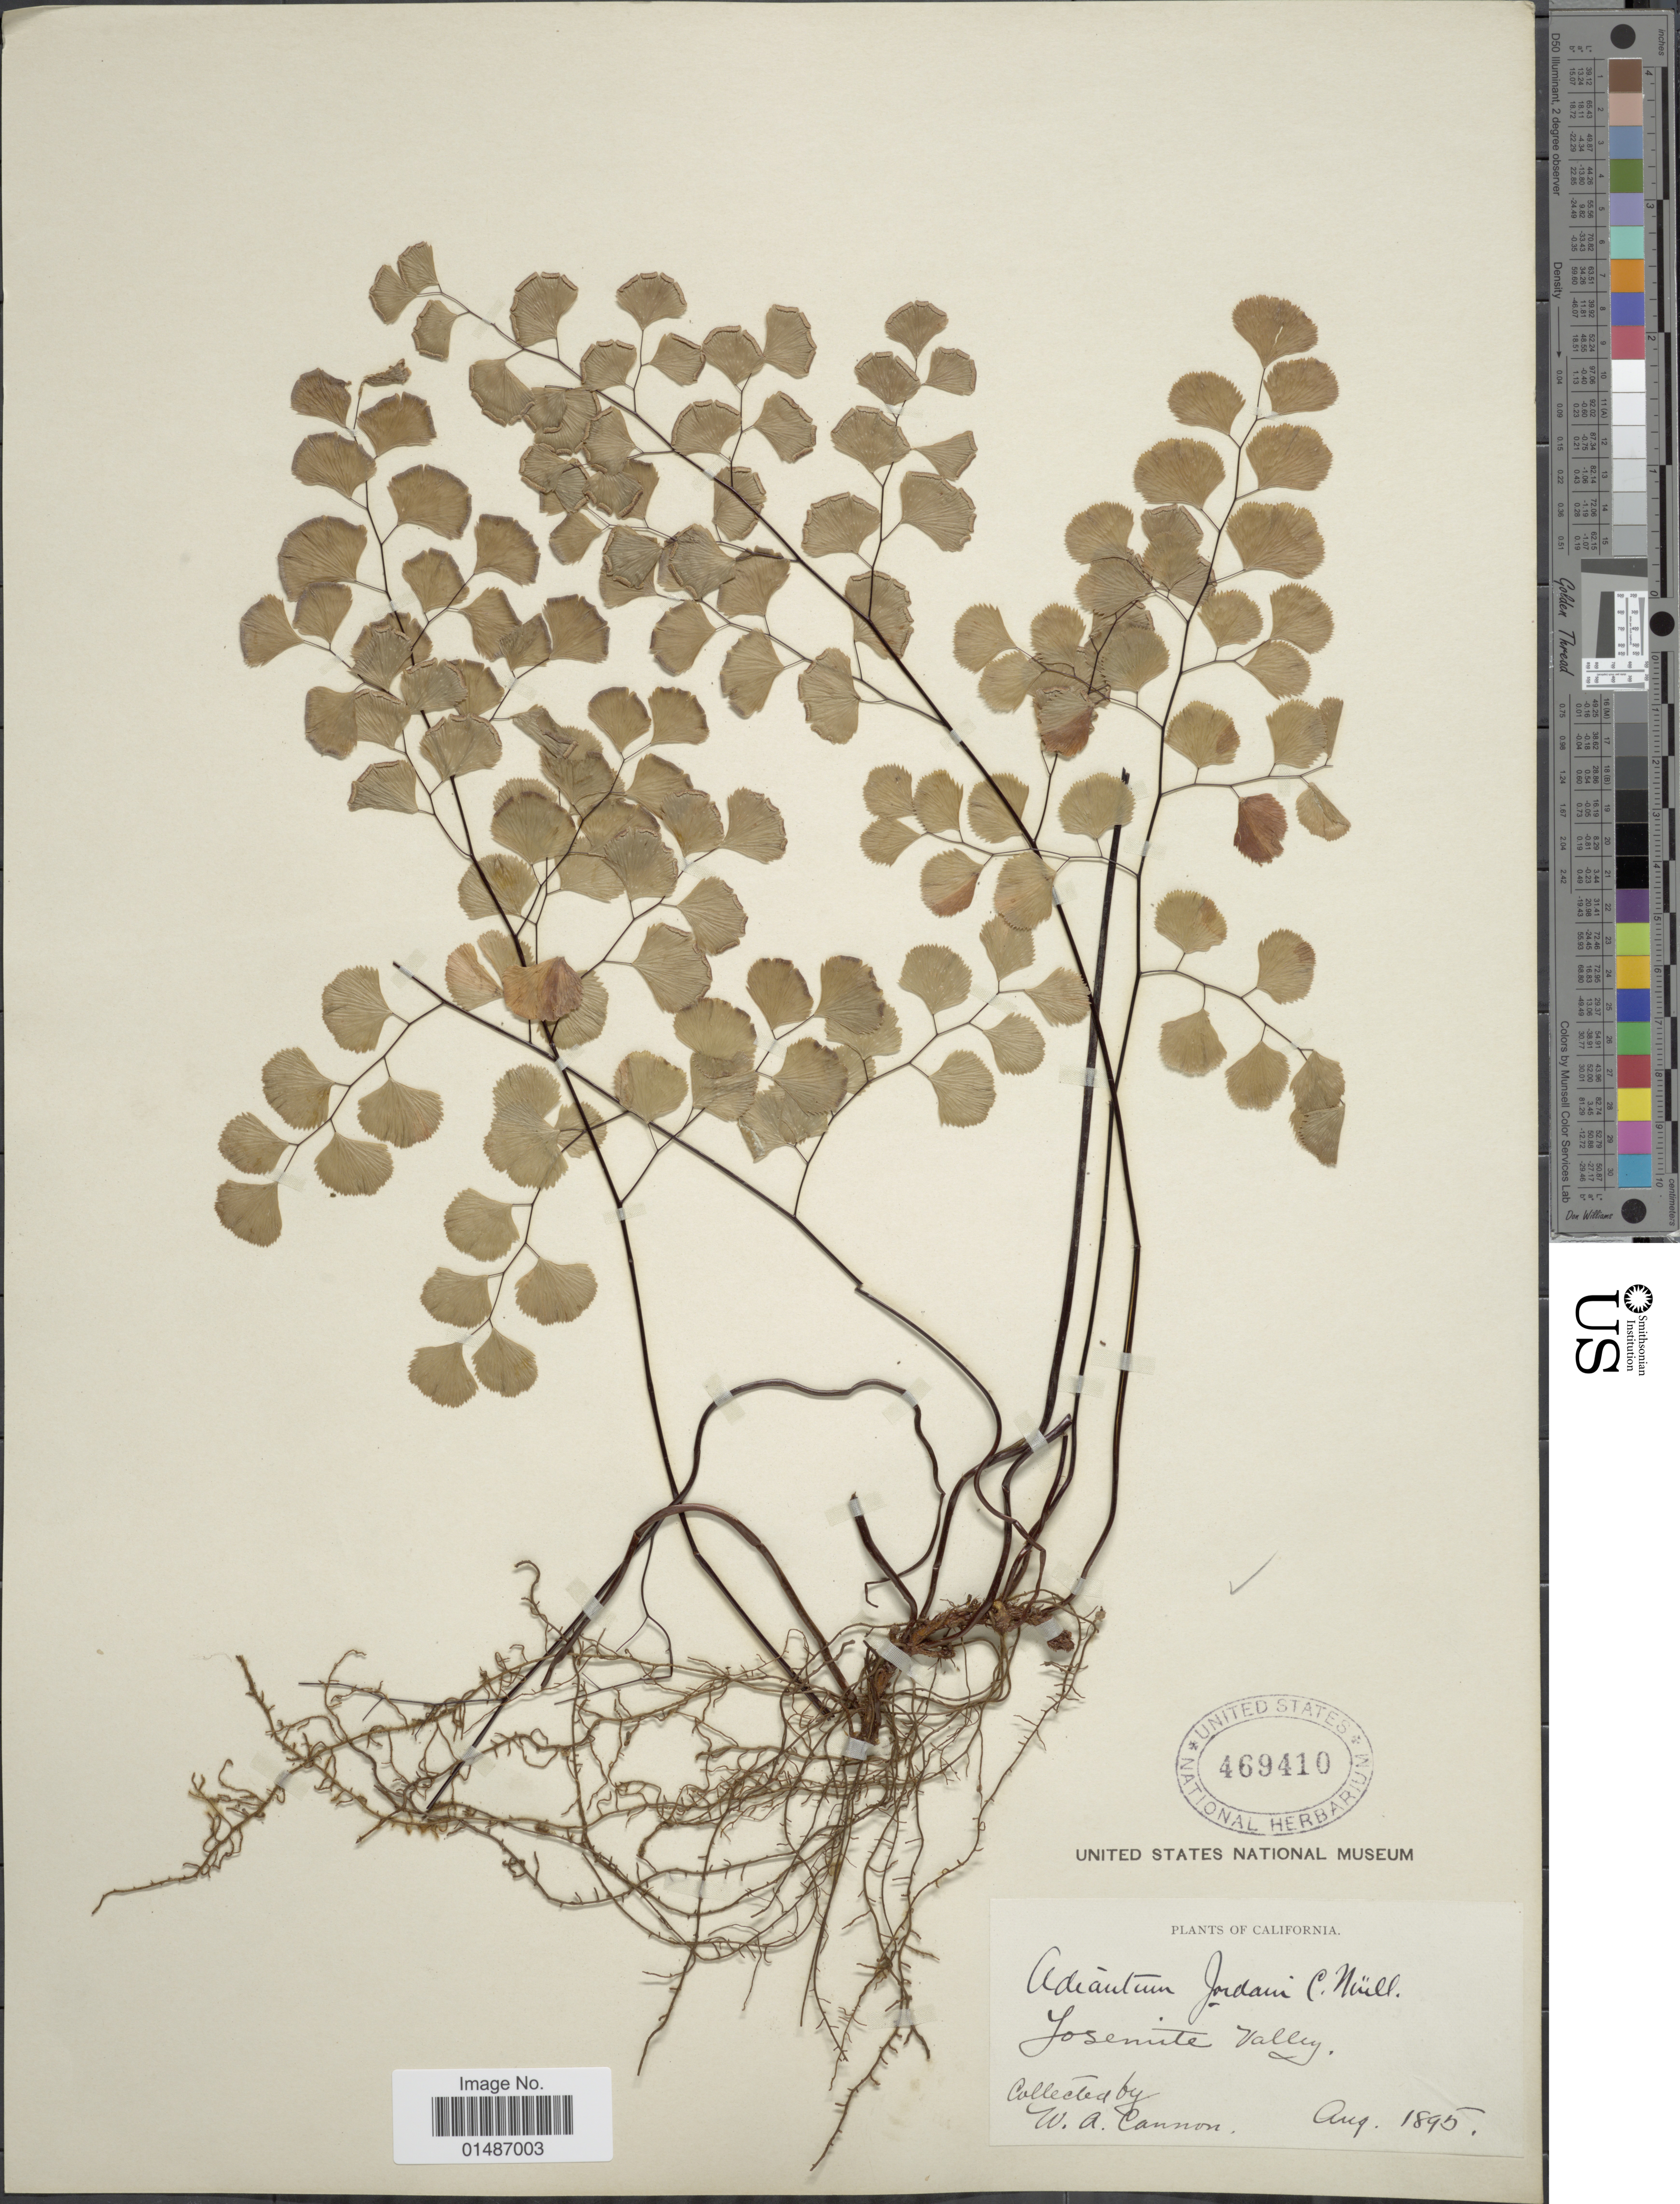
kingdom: Plantae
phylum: Tracheophyta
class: Polypodiopsida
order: Polypodiales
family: Pteridaceae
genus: Adiantum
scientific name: Adiantum jordanii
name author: C.H. Mull.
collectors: W. Cannon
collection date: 1895-08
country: United States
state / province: California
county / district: Mariposa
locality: Yosemite Valley.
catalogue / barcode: US 469410